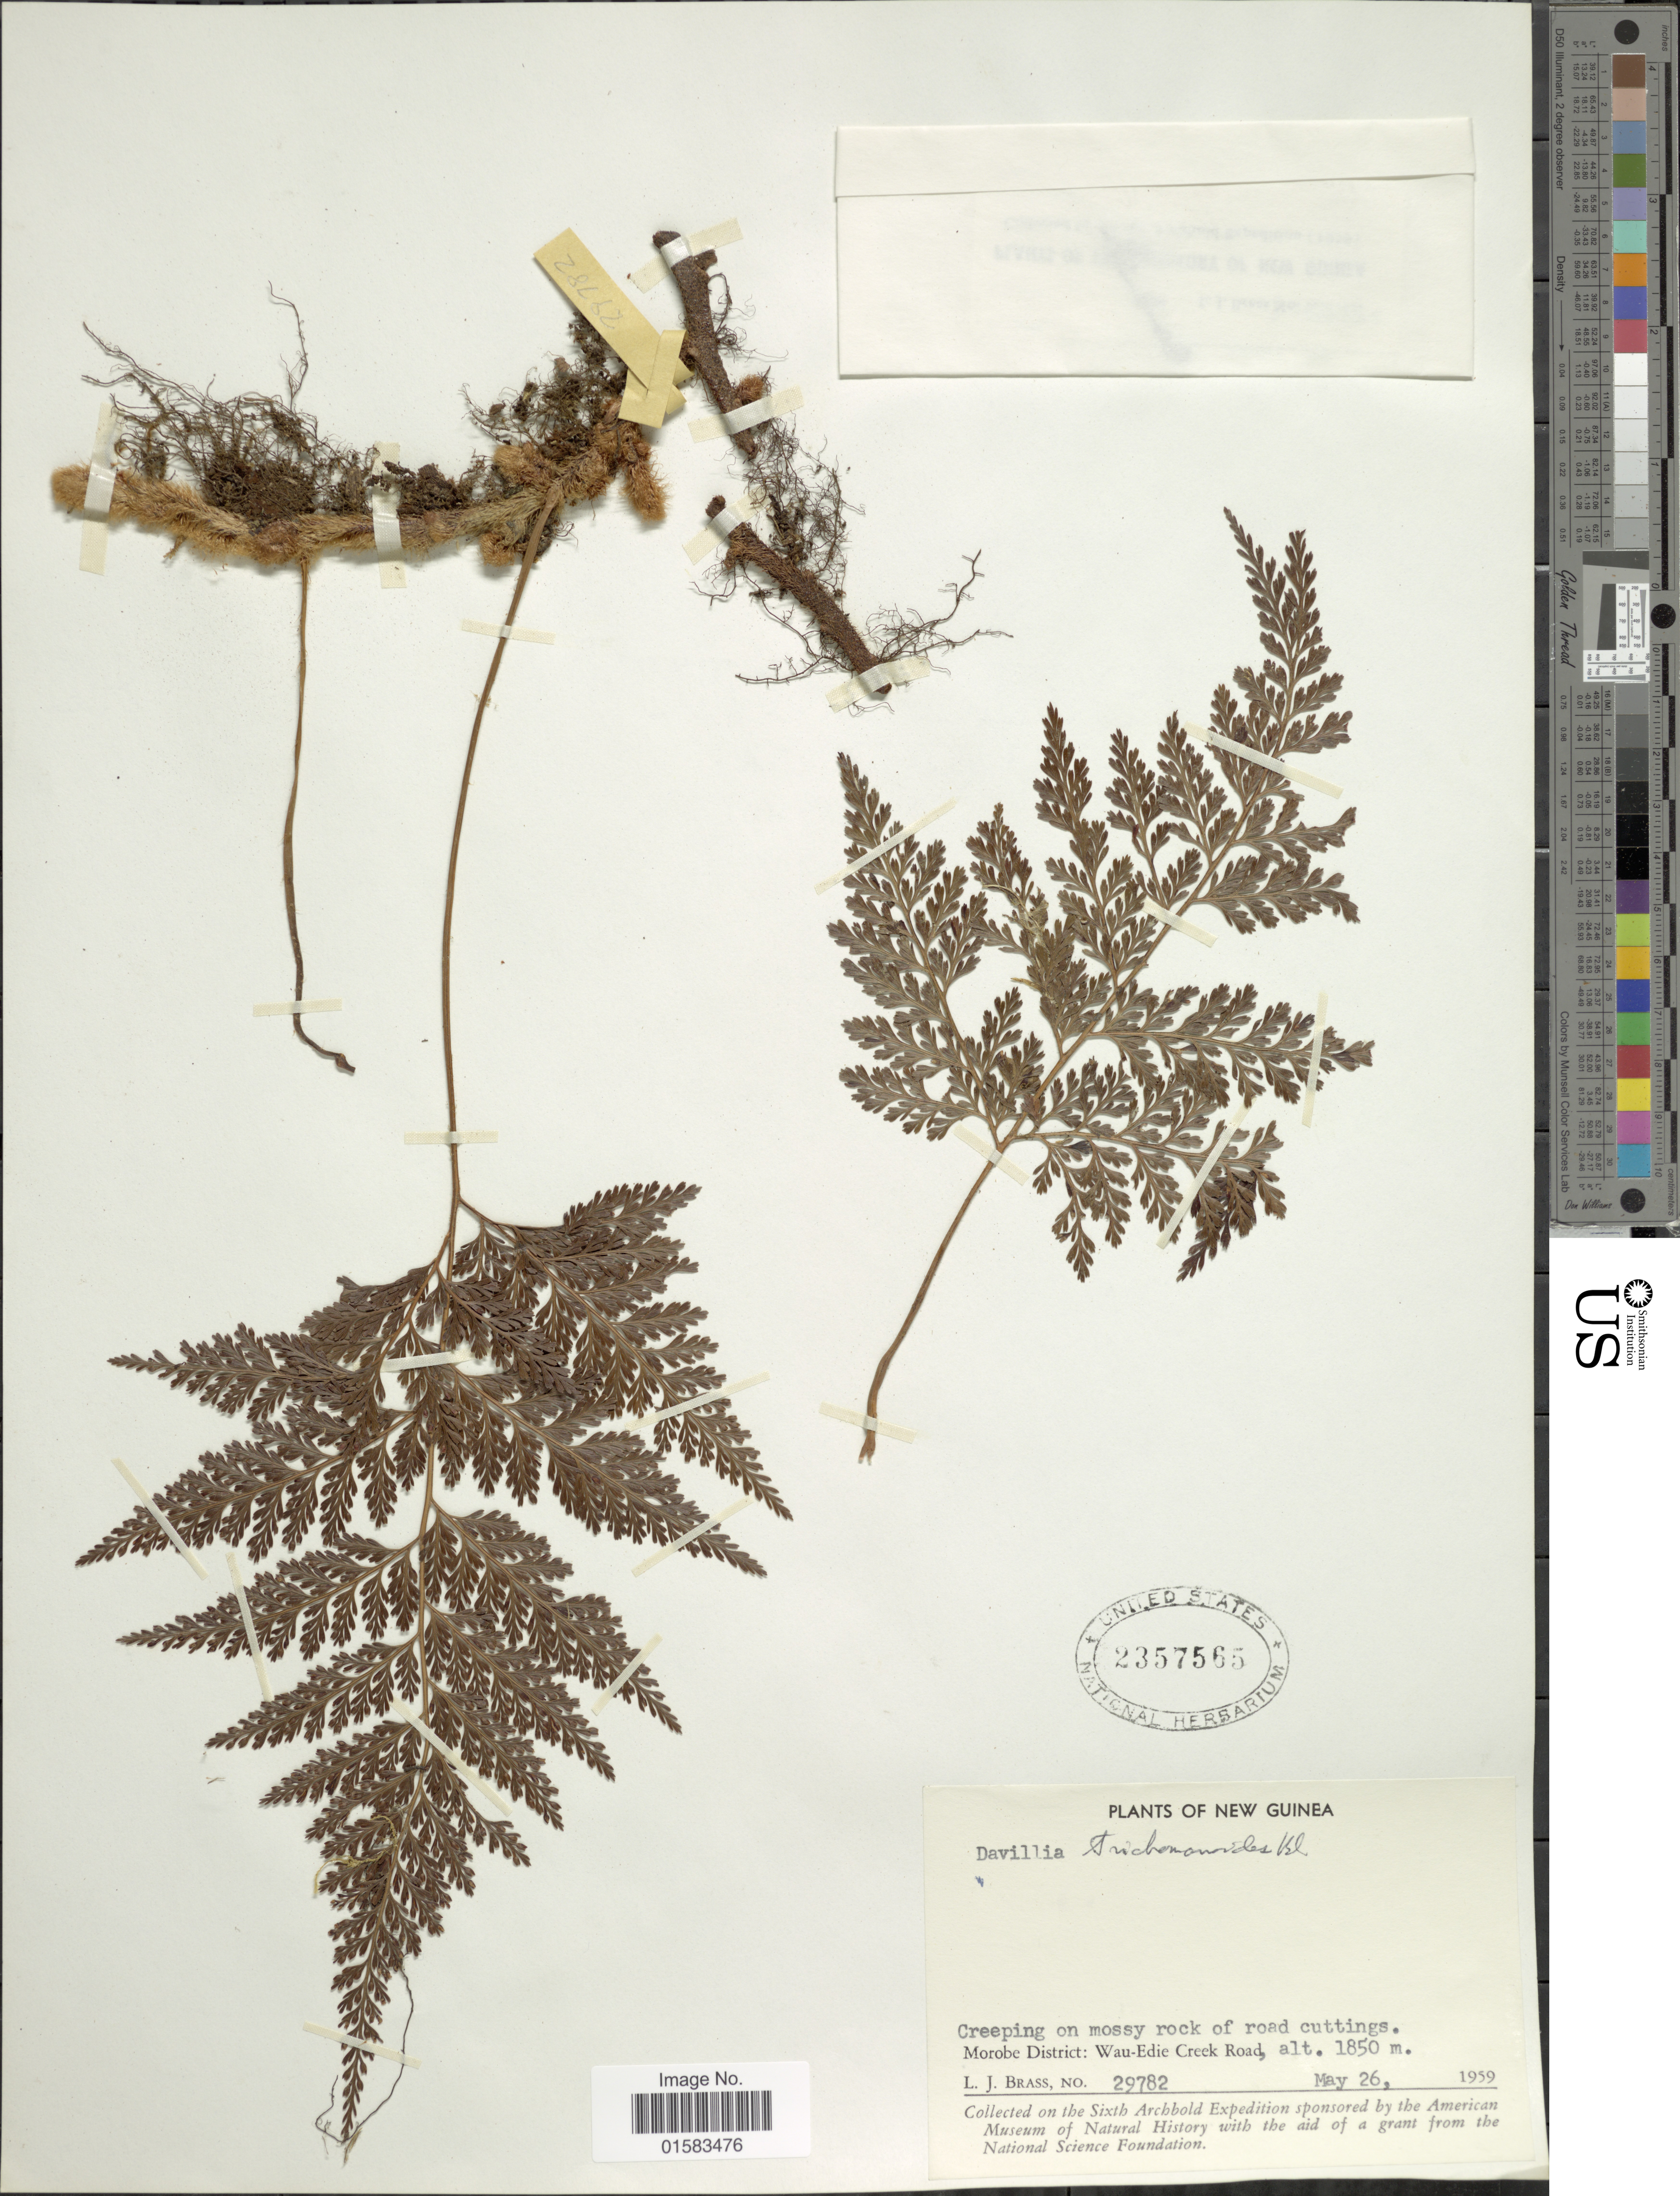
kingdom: Plantae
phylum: Tracheophyta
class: Polypodiopsida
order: Polypodiales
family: Davalliaceae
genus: Davallia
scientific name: Davallia trichomanoides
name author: Blume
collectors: L. J. Brass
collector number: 29782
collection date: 1959-05-26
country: Papua New Guinea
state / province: Morobe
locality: New Guinea, Wau-Edie Creek Road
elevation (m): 1850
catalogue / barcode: US 2359565